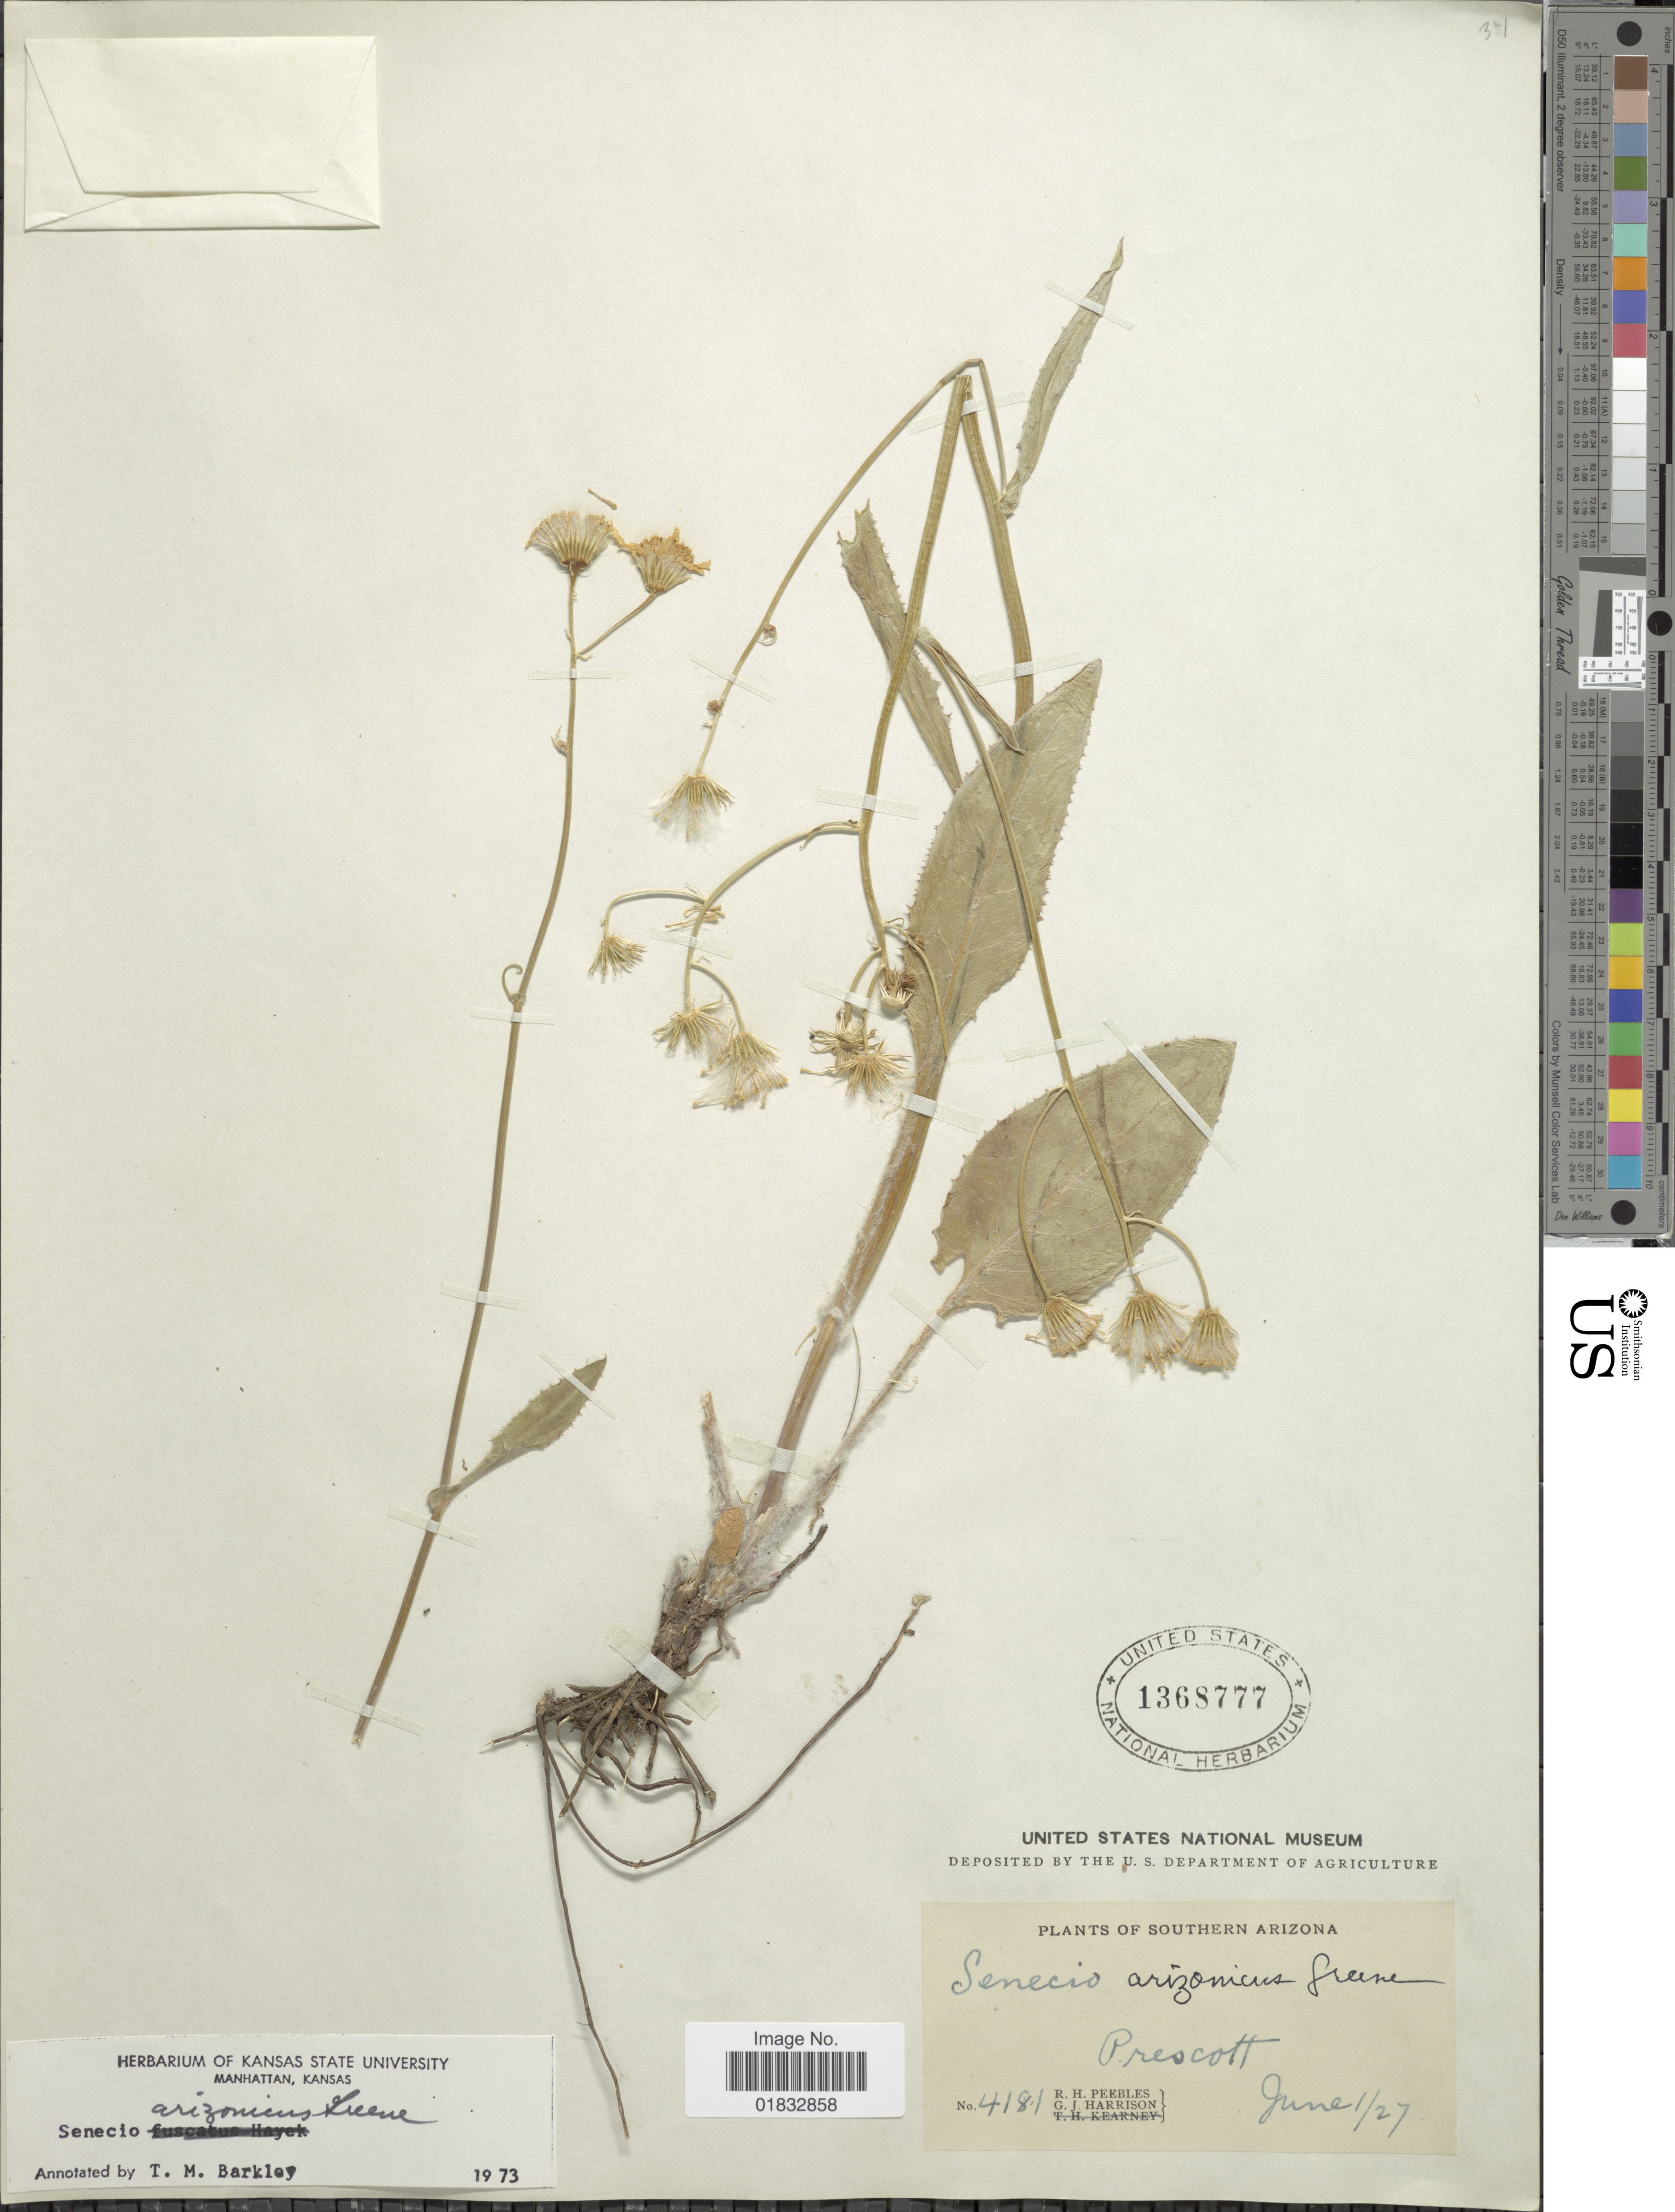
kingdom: Plantae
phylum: Tracheophyta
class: Magnoliopsida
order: Asterales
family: Asteraceae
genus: Senecio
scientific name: Senecio arizonicus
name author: Greene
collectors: R. H. Peebles & G. J. Harrison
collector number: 4181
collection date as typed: Transcribed d/m/y: 1/6/27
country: United States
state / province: Arizona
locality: Southern Arizona, Prescott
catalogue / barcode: US 1368777